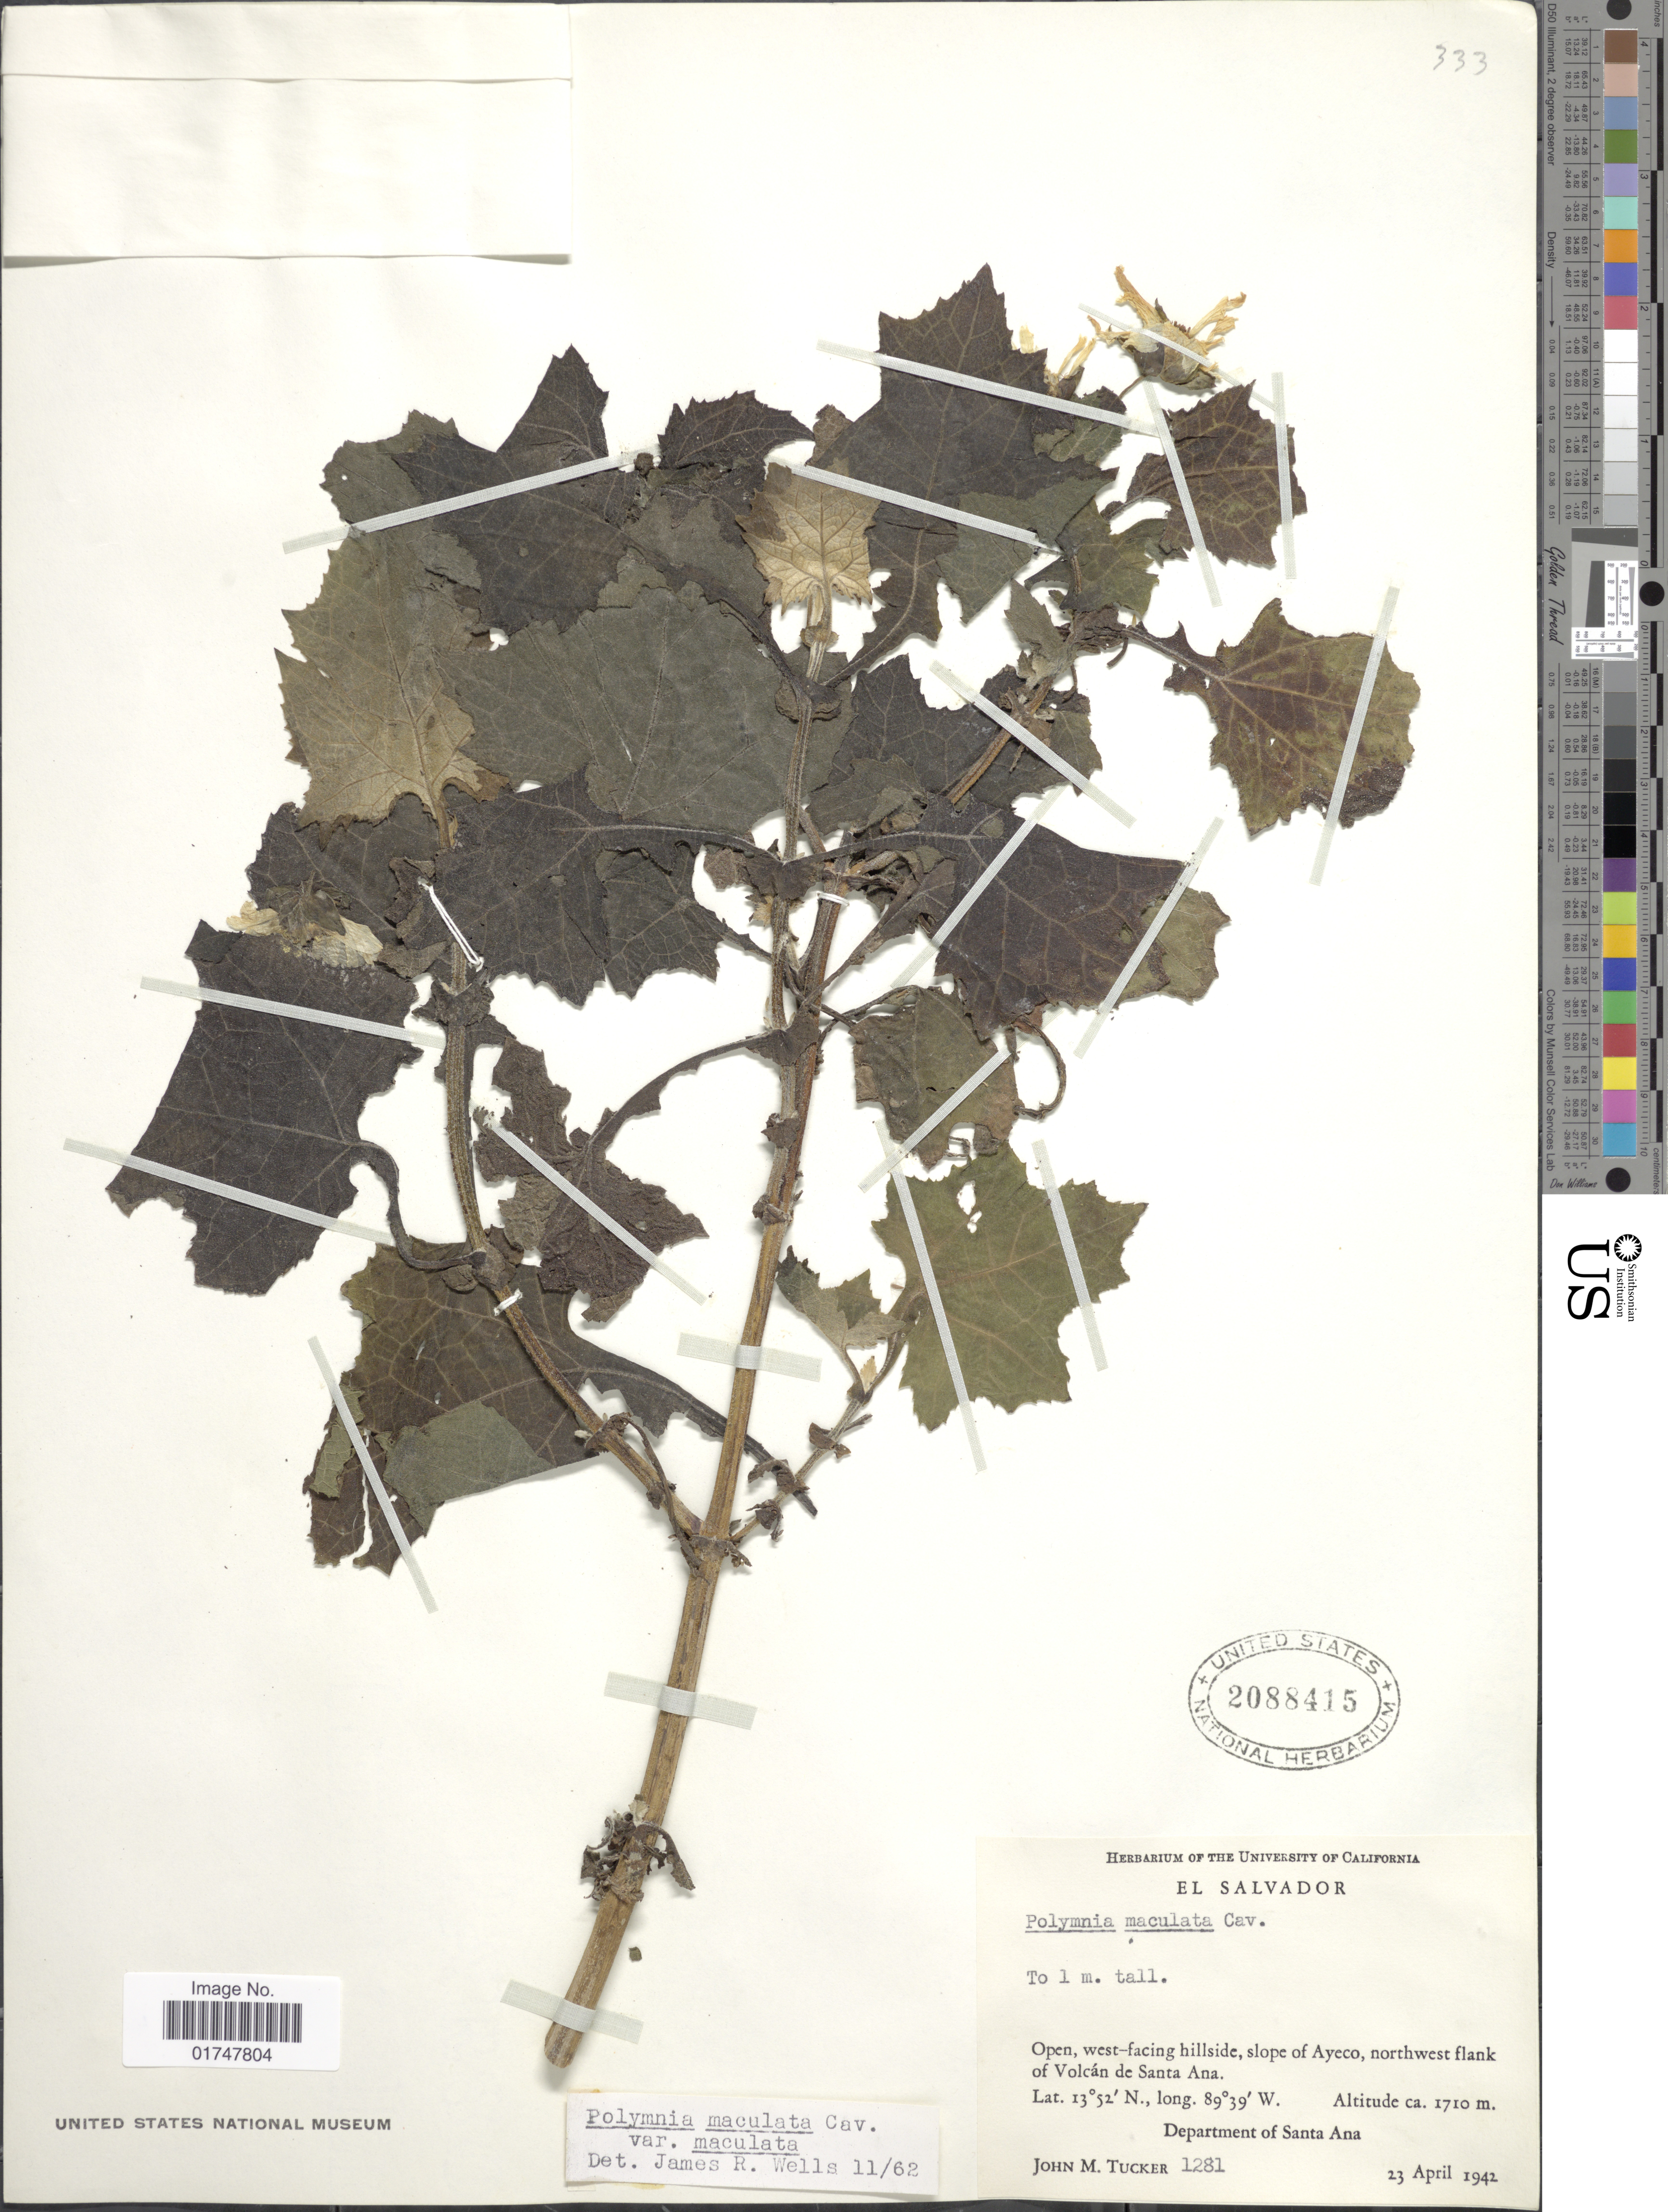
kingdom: Plantae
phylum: Tracheophyta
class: Magnoliopsida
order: Asterales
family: Asteraceae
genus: Smallanthus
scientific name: Smallanthus maculatus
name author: (Cav.) H. Rob.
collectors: J. M. Tucker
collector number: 1281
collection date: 1942-04-23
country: El Salvador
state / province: Santa Ana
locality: Slope of Ayeco, northwest flank of Volcan de Santa Ana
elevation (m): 1710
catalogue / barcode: US 2088415